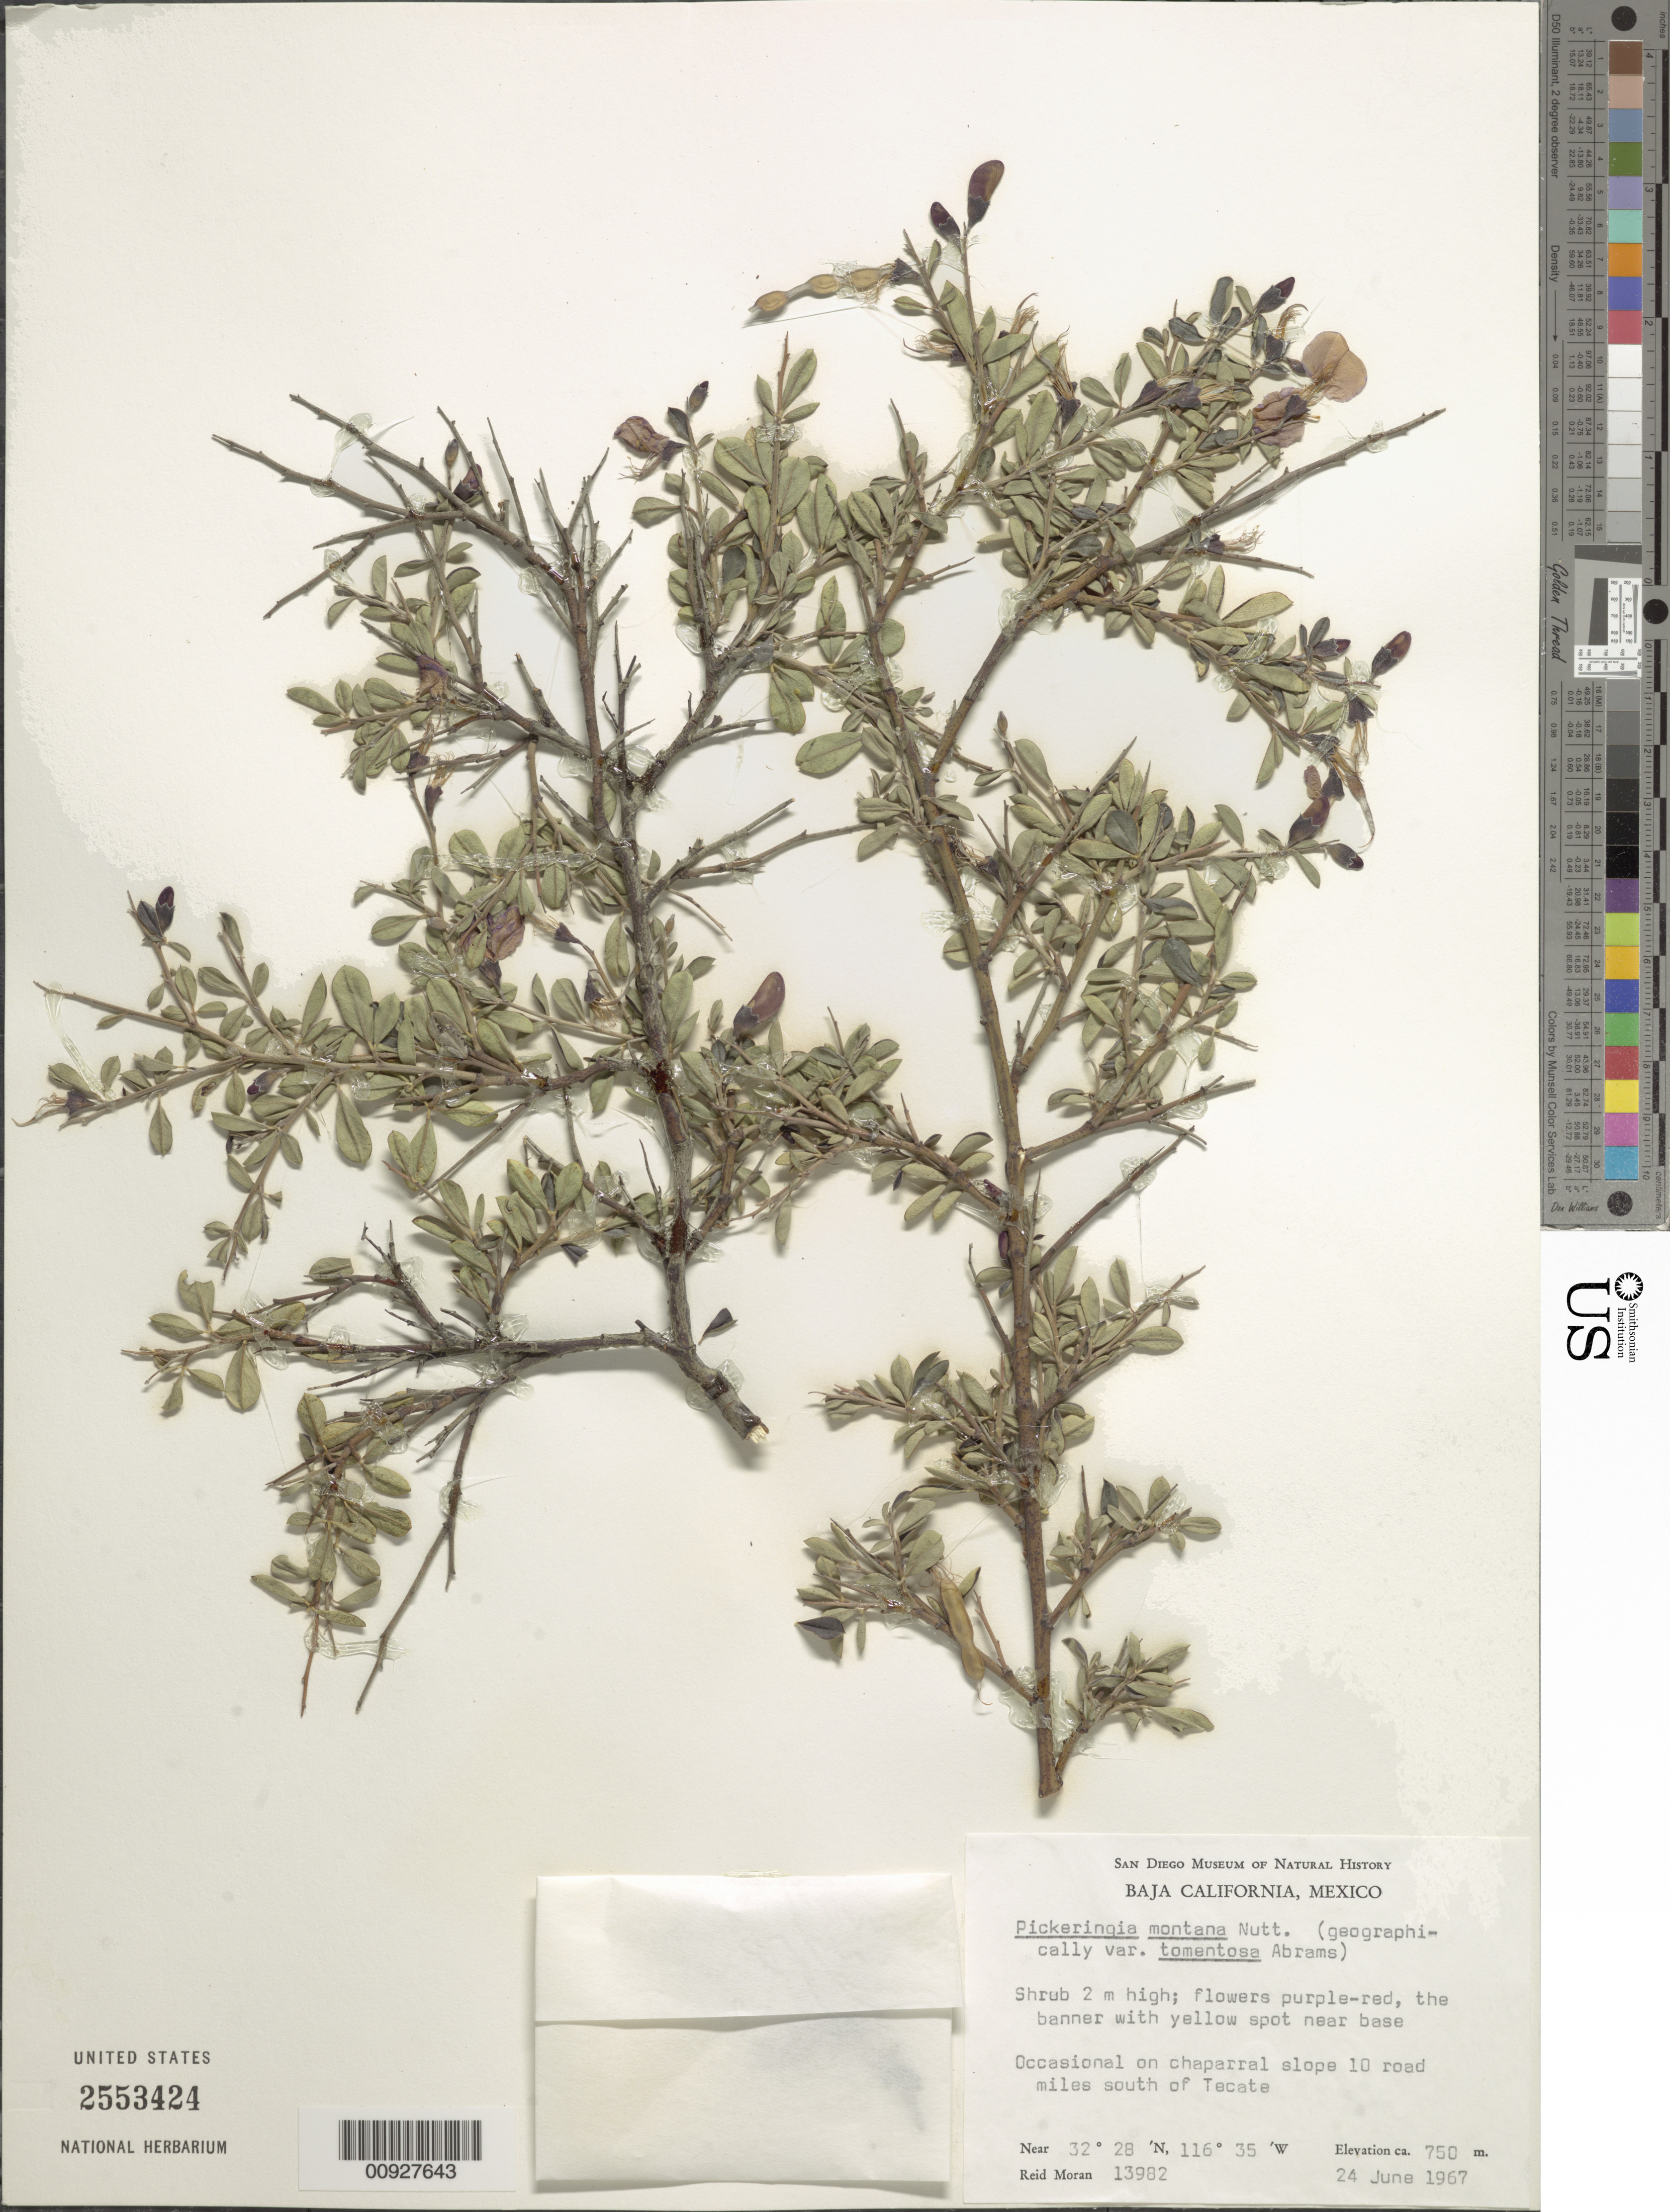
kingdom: Plantae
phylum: Tracheophyta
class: Magnoliopsida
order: Fabales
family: Fabaceae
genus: Pickeringia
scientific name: Pickeringia montana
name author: Nutt. ex Torr. & A. Gray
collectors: R. V. Moran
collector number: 13982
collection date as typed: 24 Jun 1967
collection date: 1967-06-24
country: Mexico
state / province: Baja California Norte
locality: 10 road miles south of Tecate, Baja California.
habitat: On chaparral.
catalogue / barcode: US 2553424